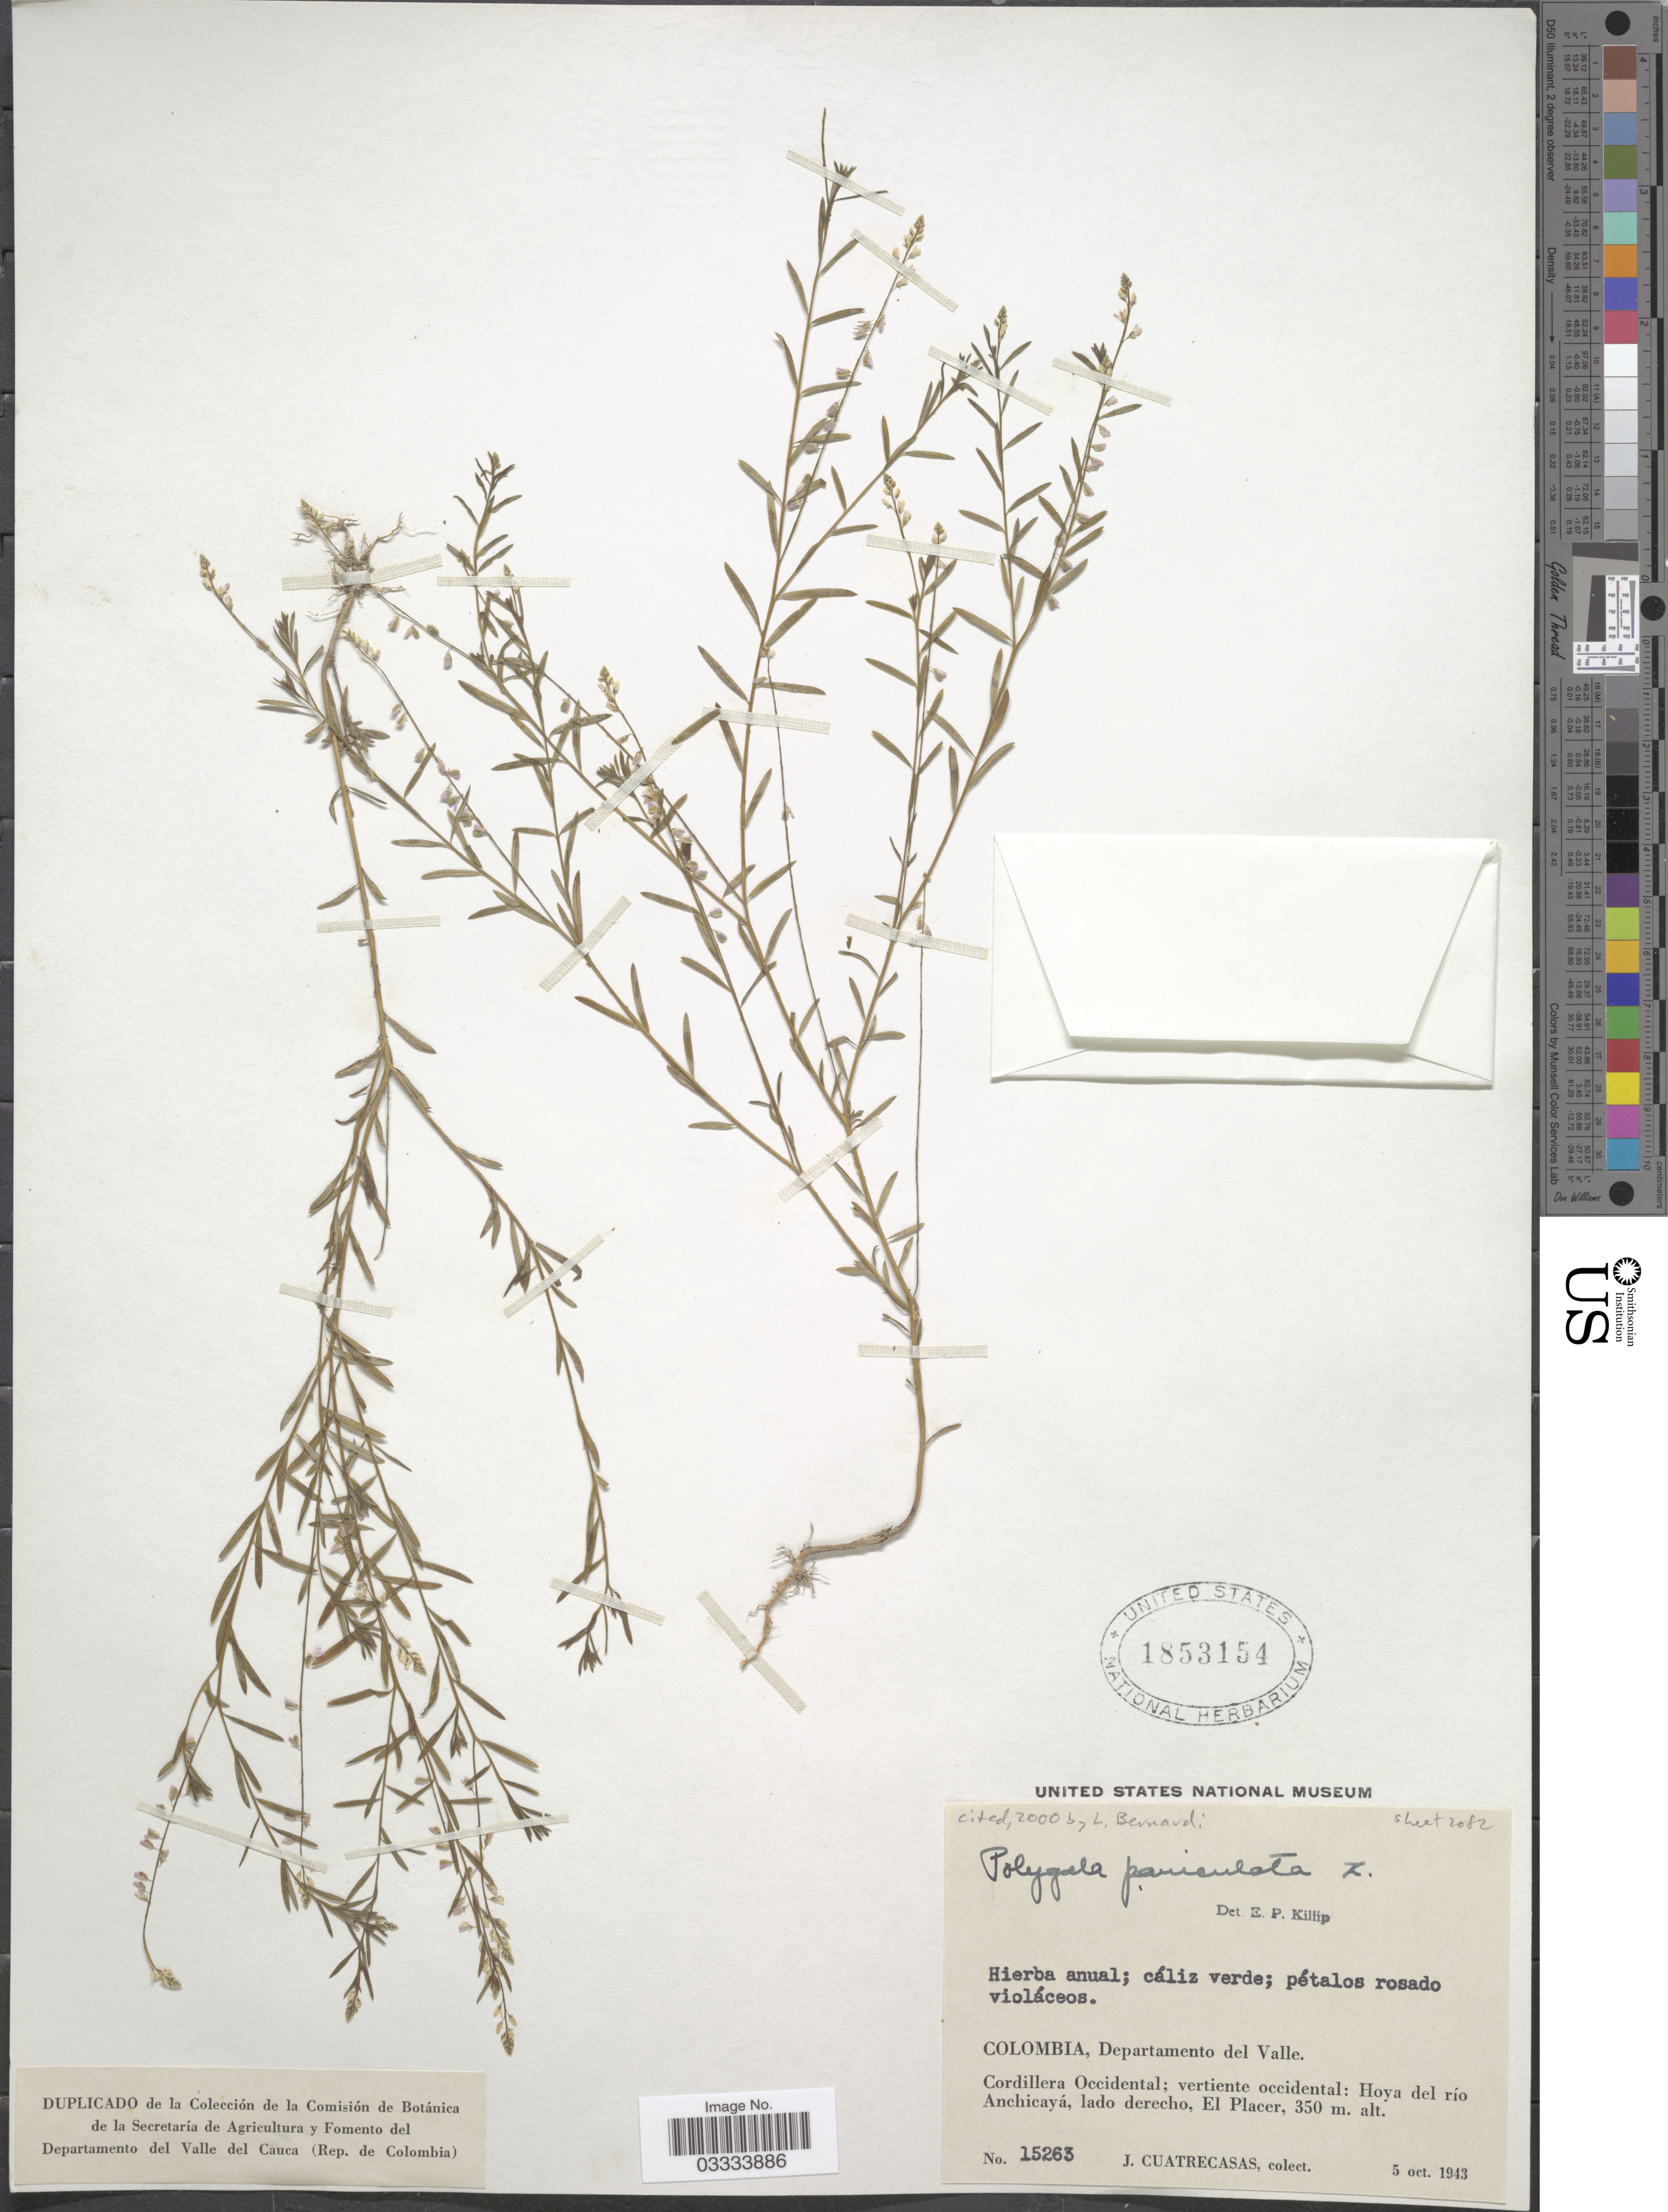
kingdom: Plantae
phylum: Tracheophyta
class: Magnoliopsida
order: Fabales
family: Polygalaceae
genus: Polygala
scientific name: Polygala paniculata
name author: L.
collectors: J. Cuatrecasas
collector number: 15263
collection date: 1943-10-05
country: Colombia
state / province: Valle del Cauca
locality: Departamento del Valle. Cordillera Occidental; vertiente occidental: Hoya del río Anchicayá, lado derecho, El Placer.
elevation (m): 350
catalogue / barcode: US 1853154